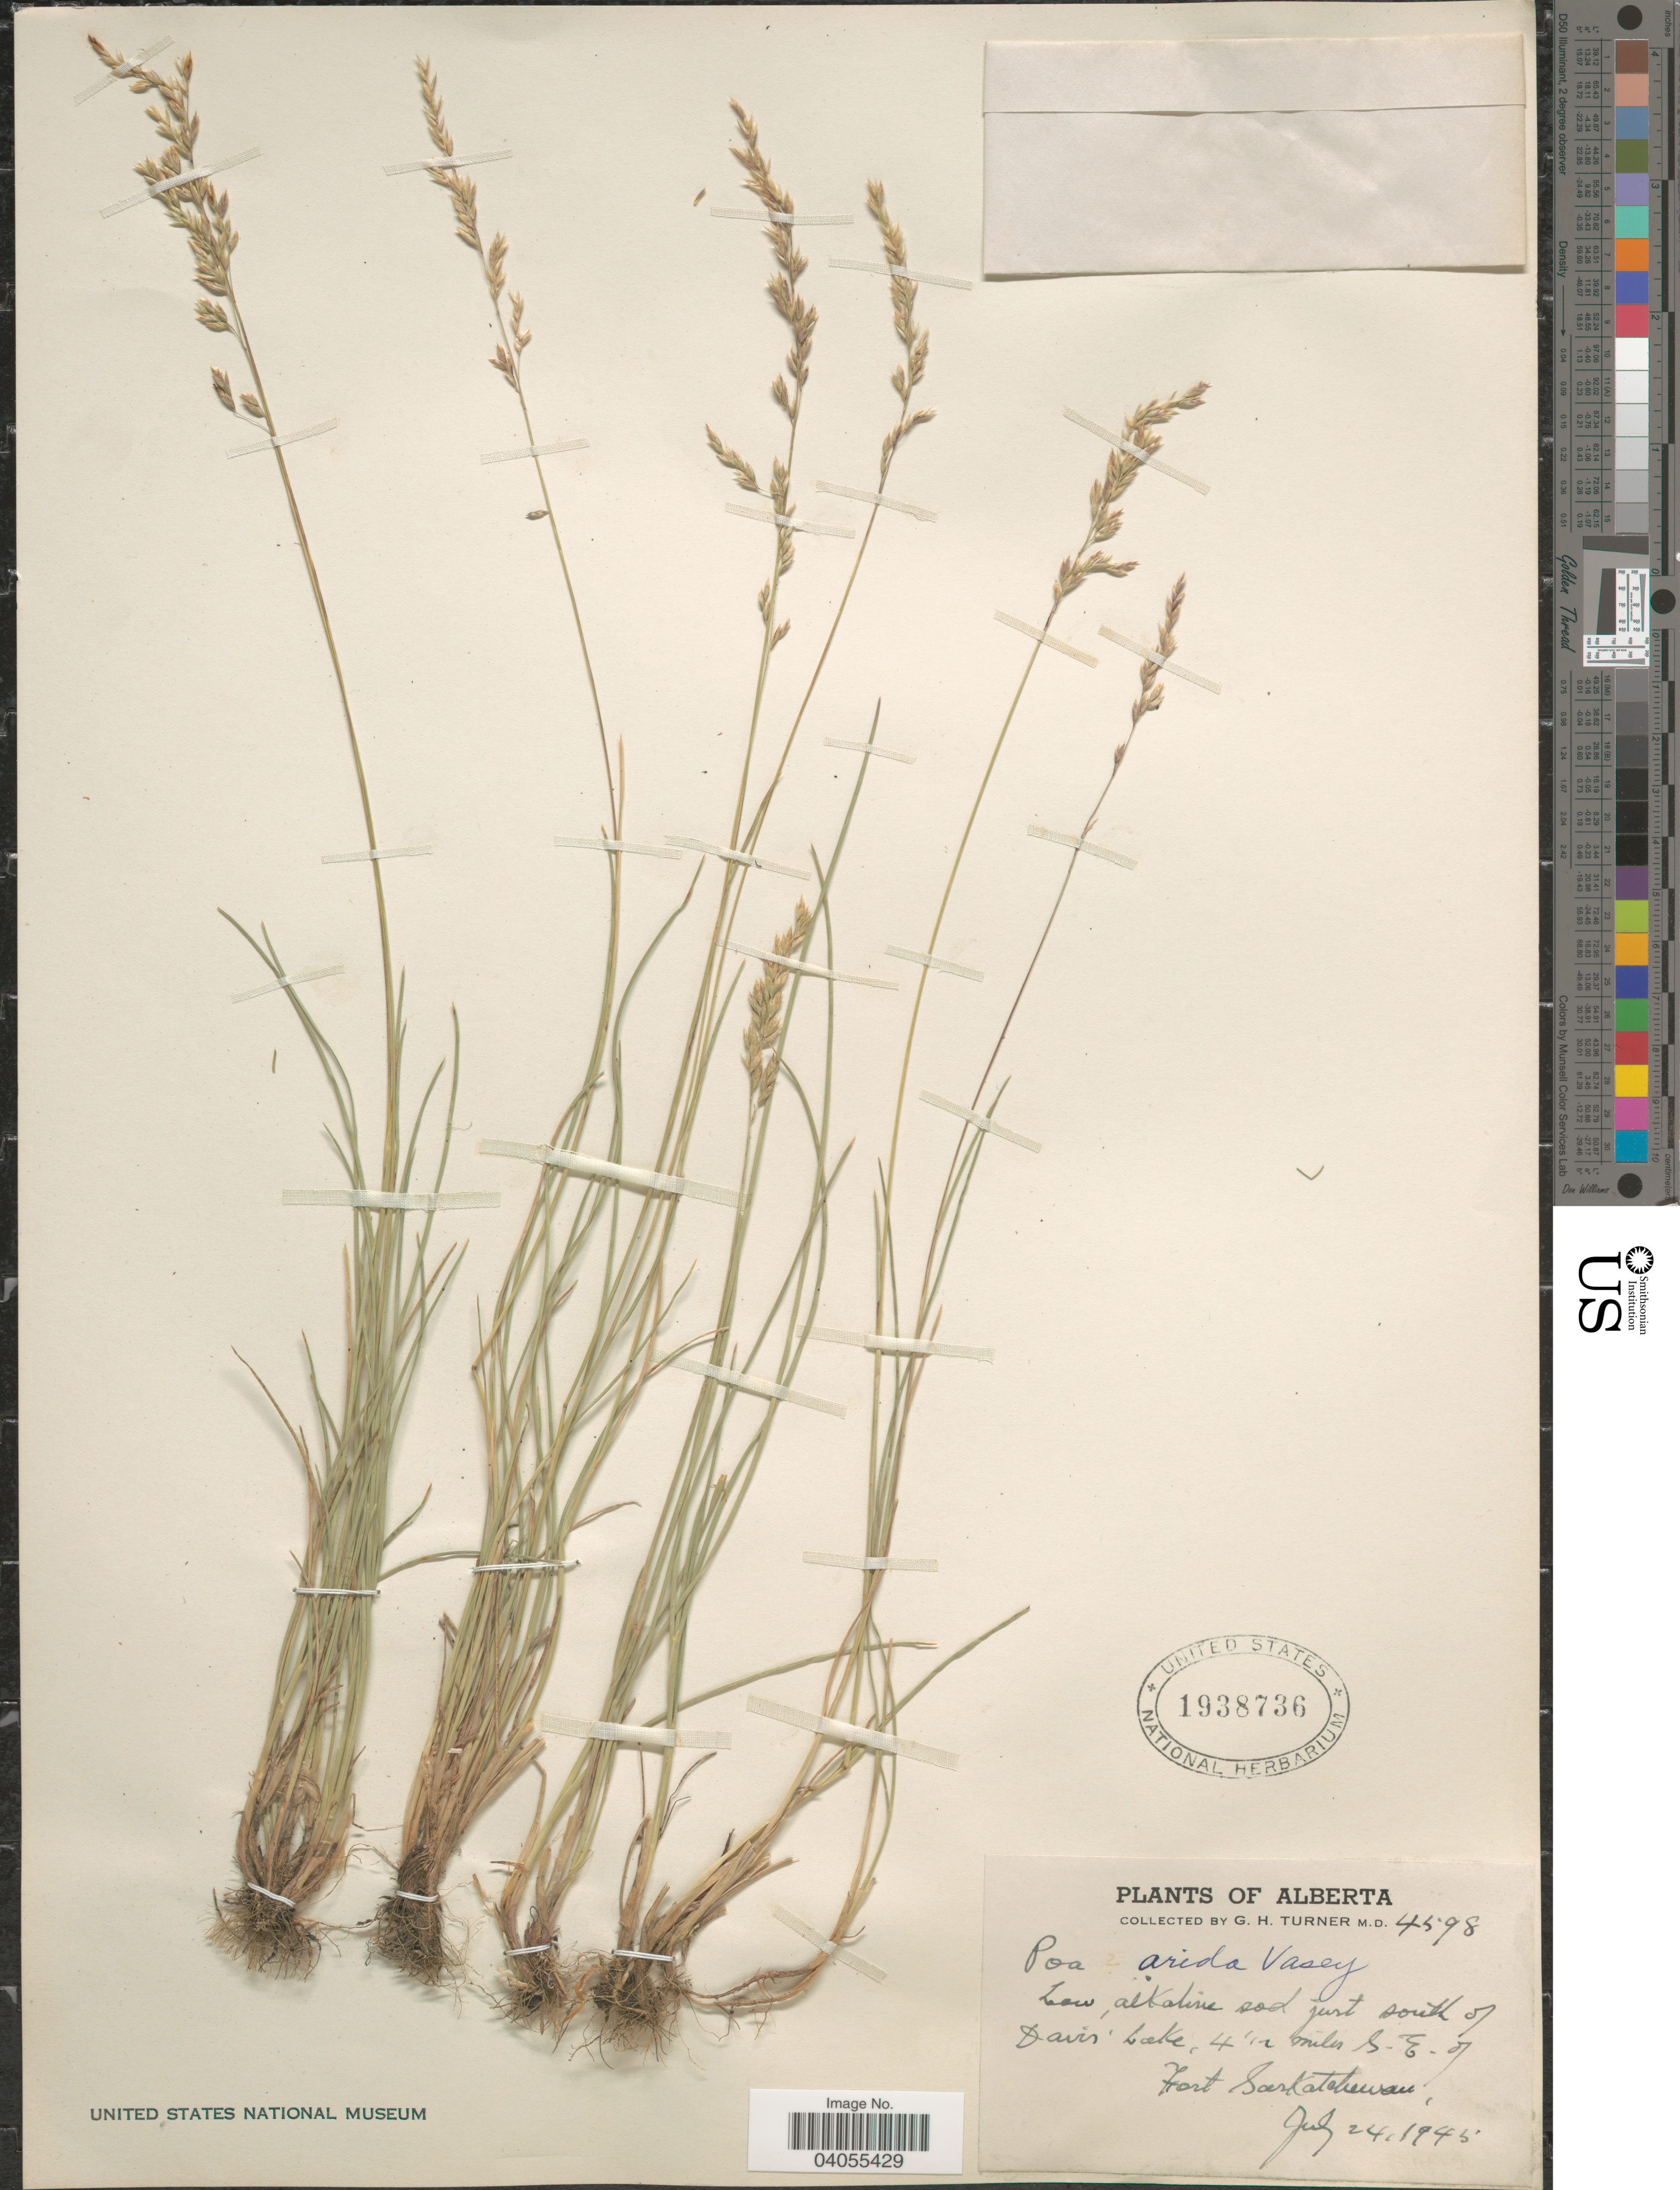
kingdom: Plantae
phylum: Tracheophyta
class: Liliopsida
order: Poales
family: Poaceae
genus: Poa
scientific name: Poa arida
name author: Vasey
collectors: G. H. Turner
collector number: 4598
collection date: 1945-07-24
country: Canada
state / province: Alberta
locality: Low, alkaline sod just south of Davis' Lake, 4½ miles S-E- of Fort Saskatchewan.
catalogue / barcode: US 1938736